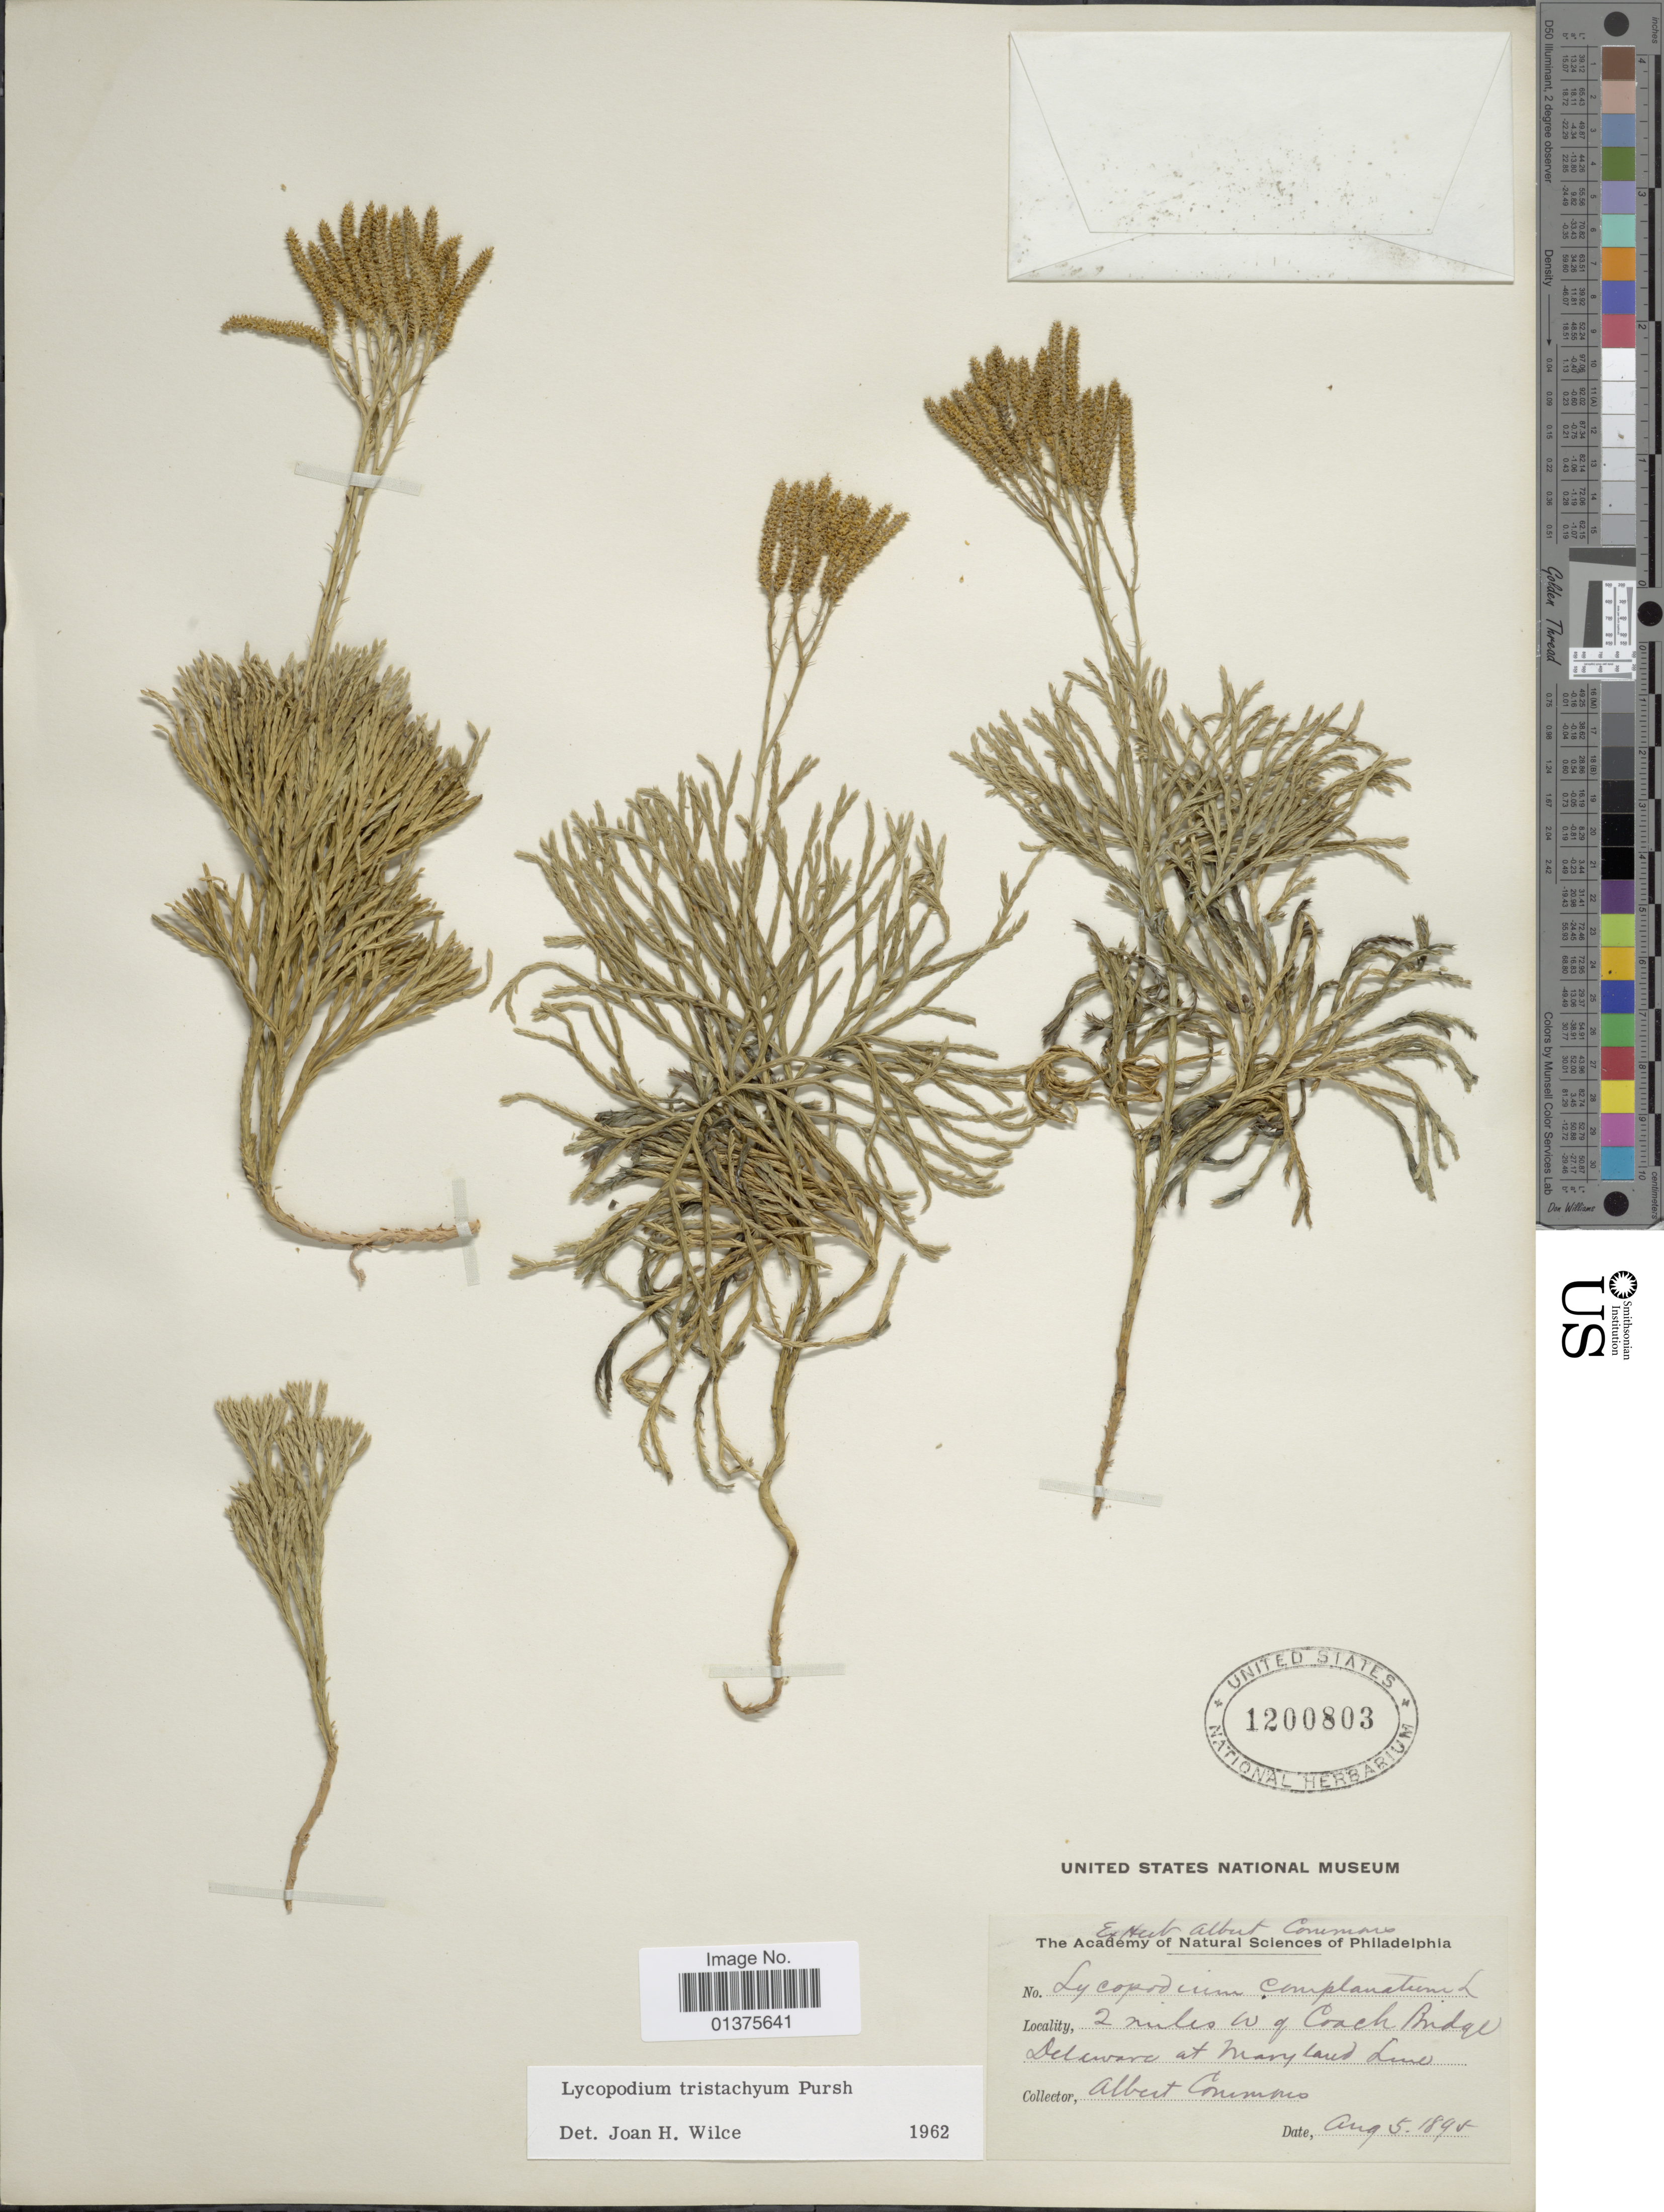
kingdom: Plantae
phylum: Tracheophyta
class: Lycopodiopsida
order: Lycopodiales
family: Lycopodiaceae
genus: Diphasiastrum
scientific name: Diphasiastrum tristachyum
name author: (Pursh) Holub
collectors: A. Commons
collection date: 1895-08-05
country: United States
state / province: Delaware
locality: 2 miles W of Coach Ridge, at Maryland Line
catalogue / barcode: US 1200803